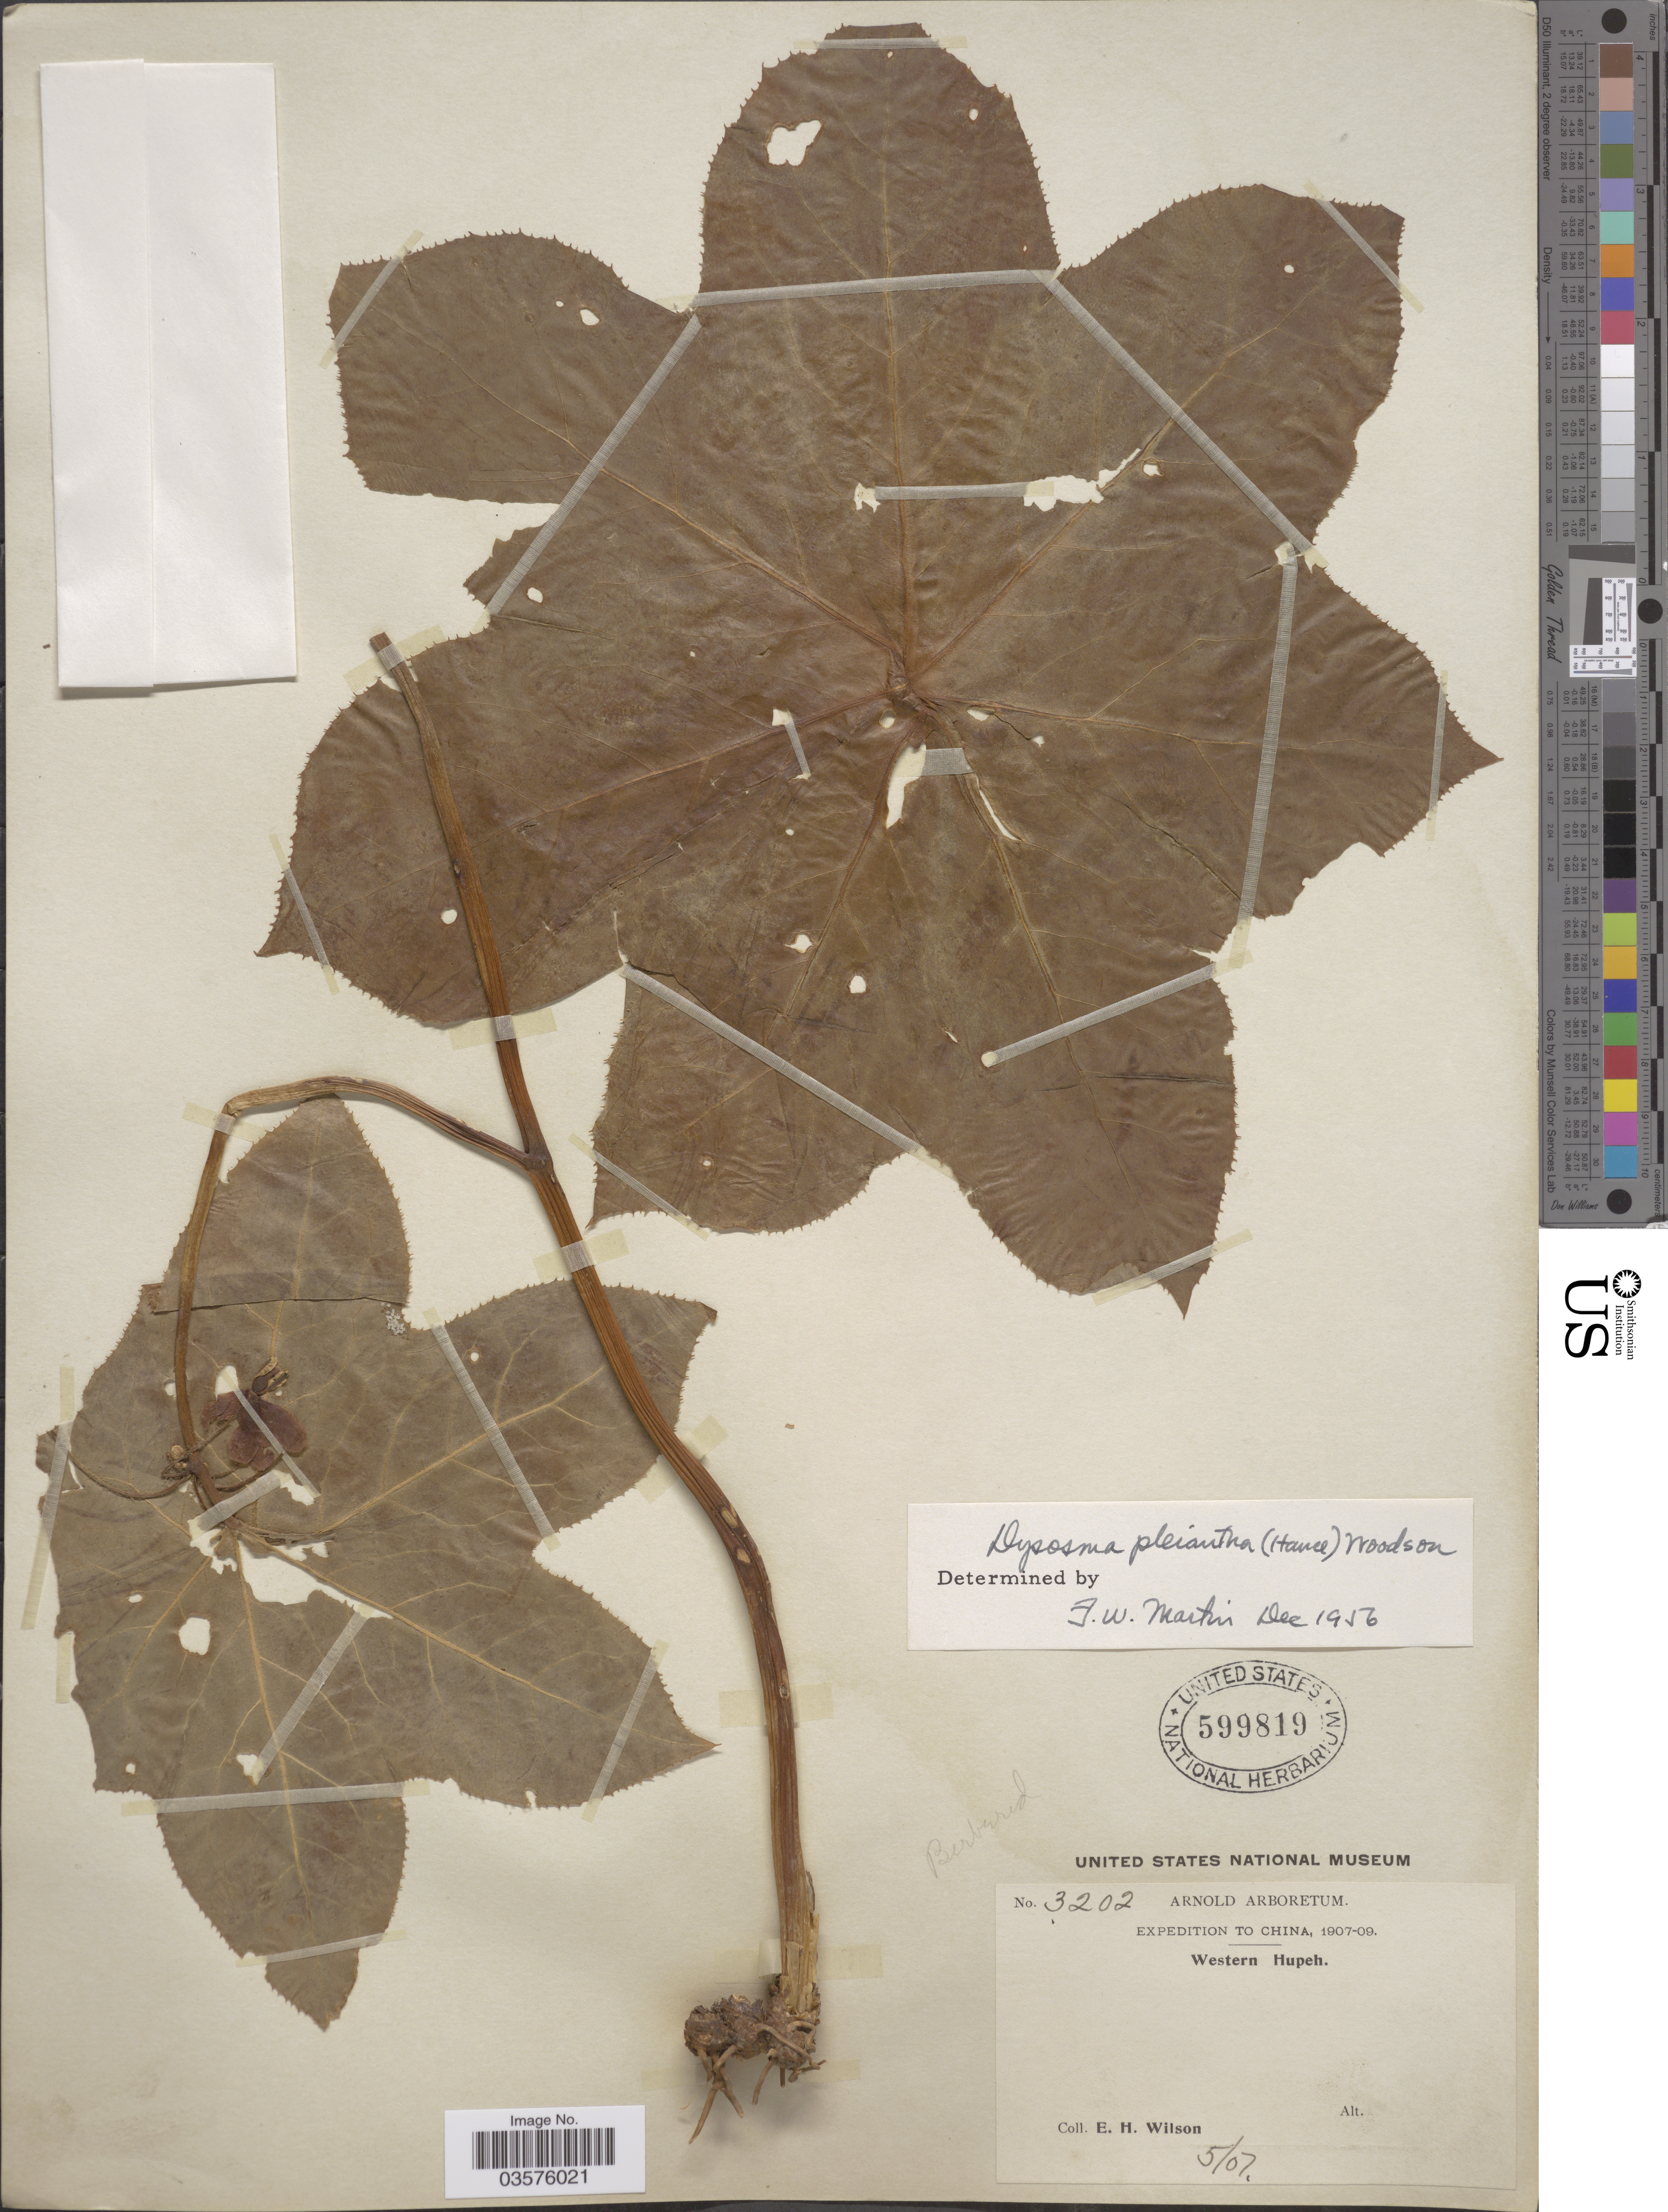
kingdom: Plantae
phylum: Tracheophyta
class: Magnoliopsida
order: Ranunculales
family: Berberidaceae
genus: Dysosma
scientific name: Dysosma pleiantha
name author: (Hance) Woodson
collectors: E. Wilson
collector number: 3202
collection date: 1907-05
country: China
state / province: Hubei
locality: Western Hupeh.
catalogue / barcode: US 599819